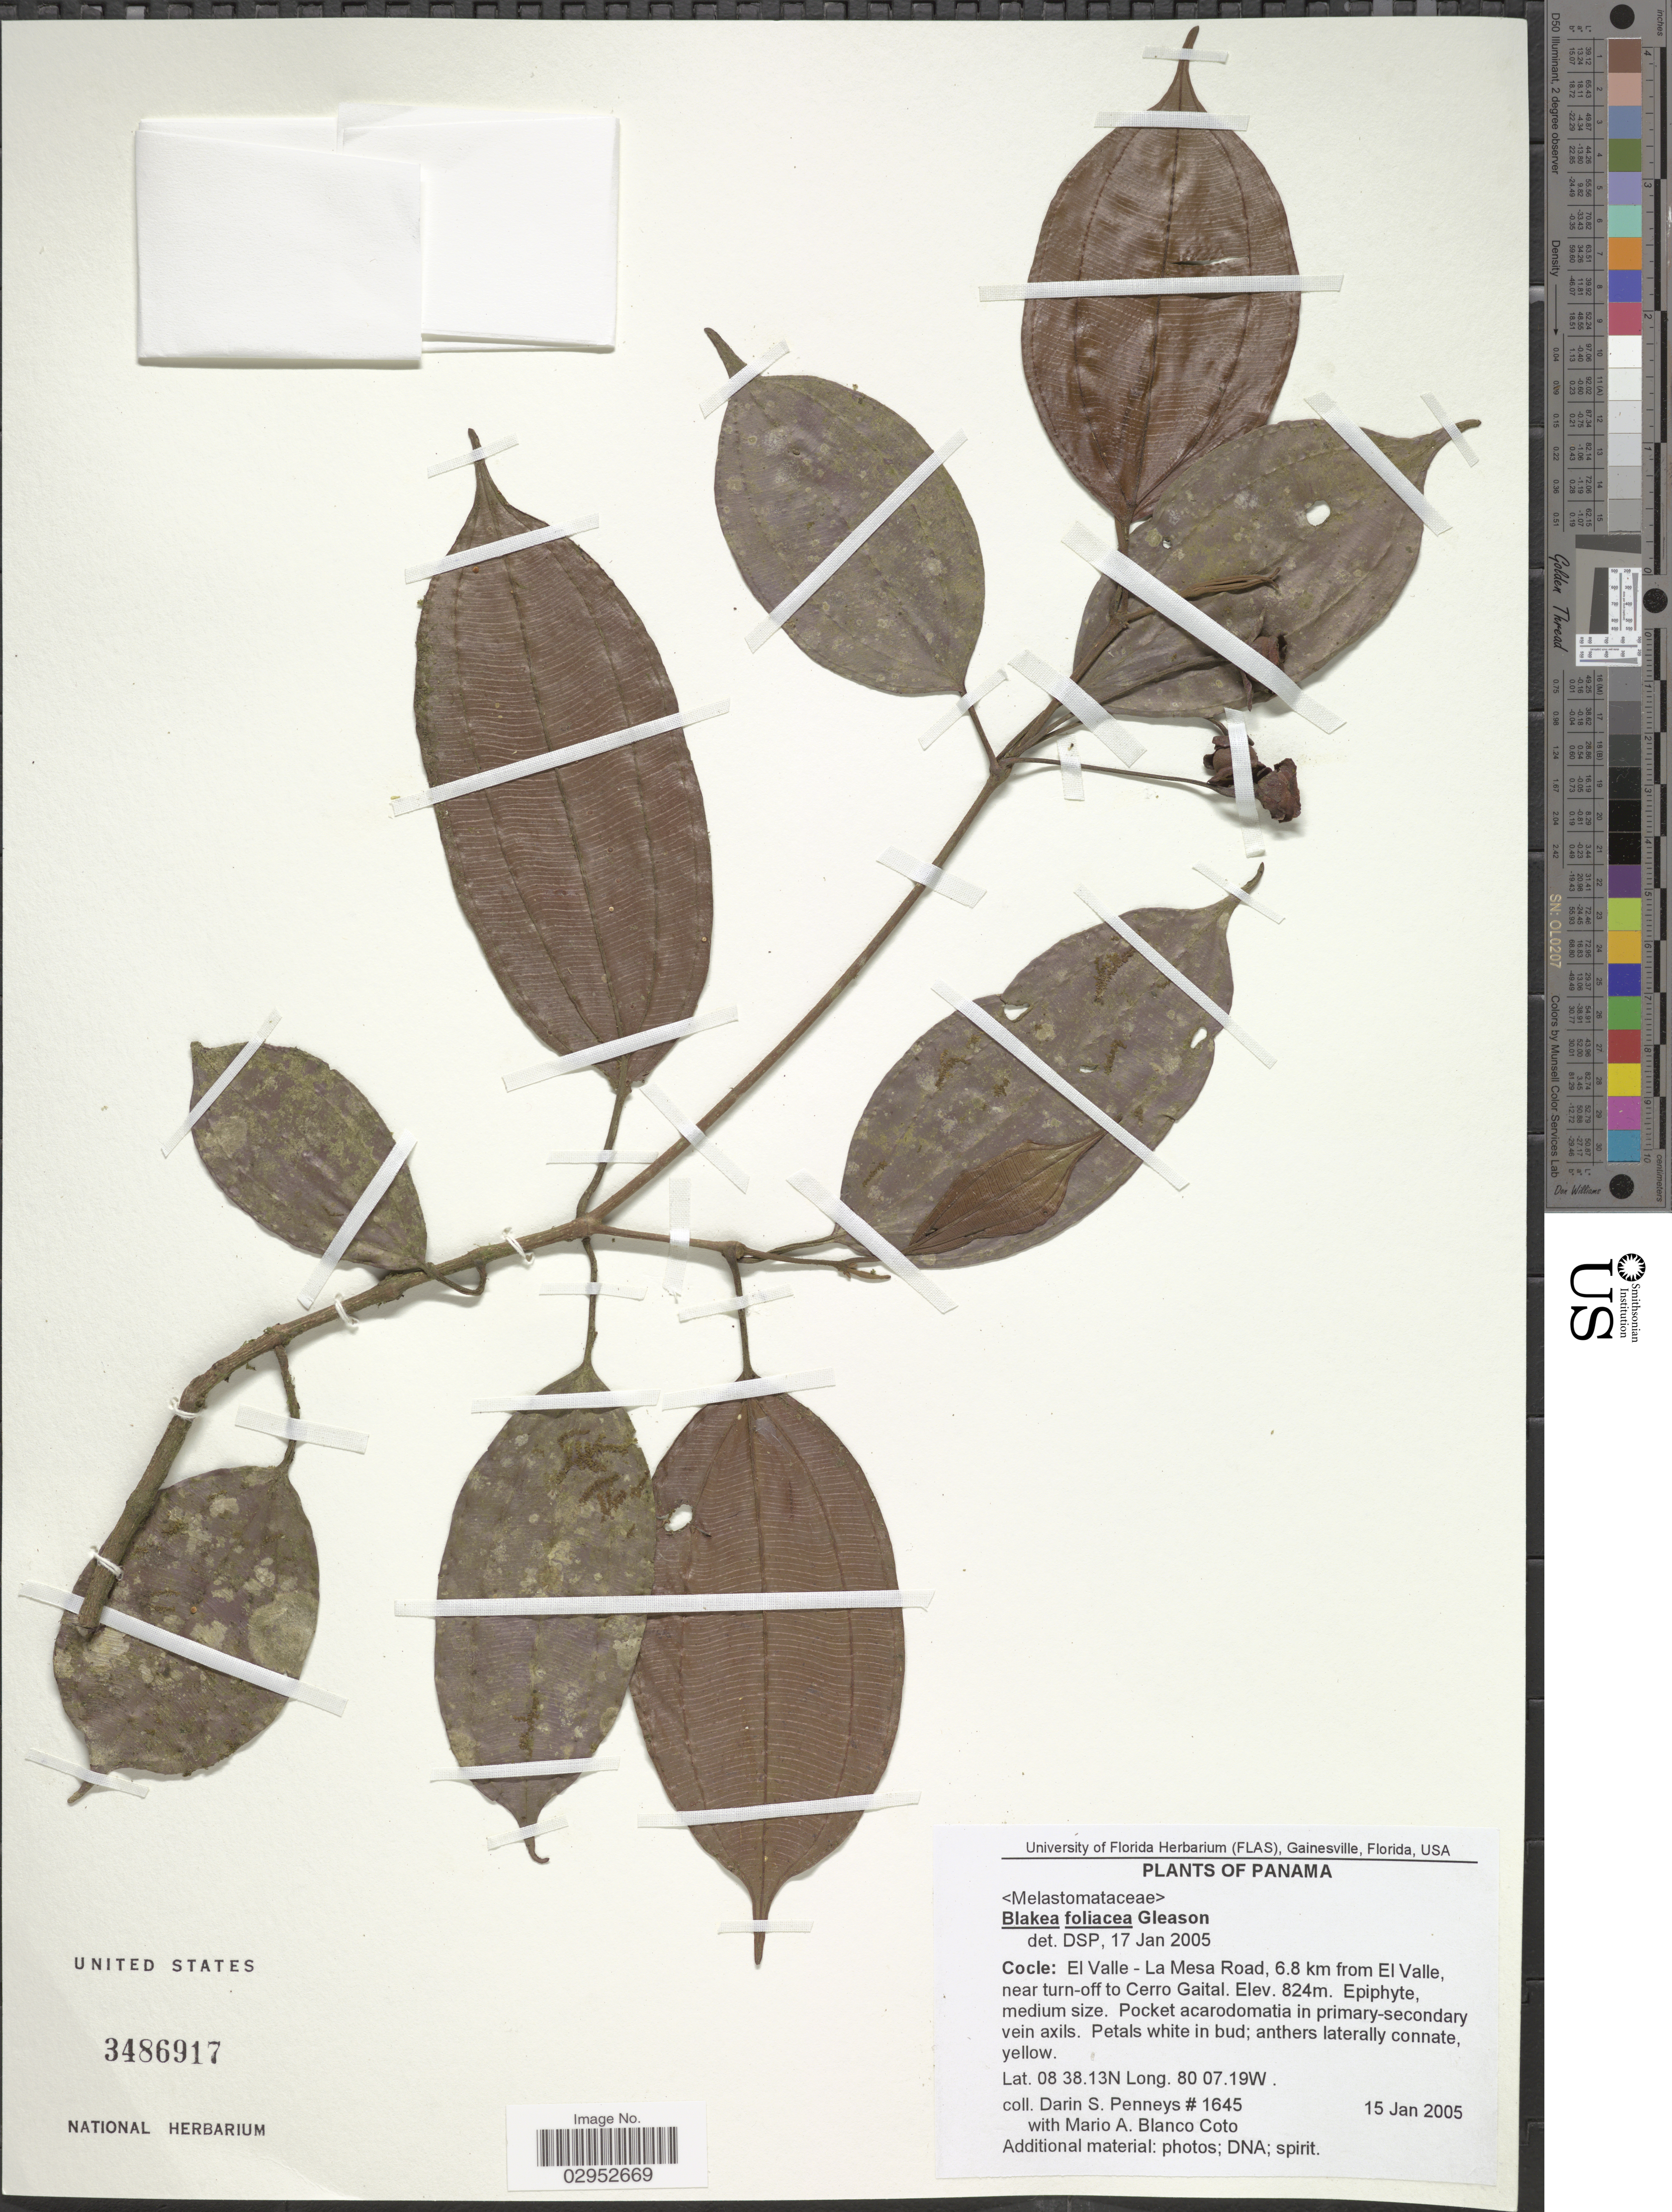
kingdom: Plantae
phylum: Tracheophyta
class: Magnoliopsida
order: Myrtales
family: Melastomataceae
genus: Blakea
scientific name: Blakea foliacea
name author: Gleason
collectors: D. S. Penneys & M. Blanco Coto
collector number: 1645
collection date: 2005-01-15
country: Panama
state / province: Coclé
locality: Cocle: El Valle - La Mesa Road, 6.8 km from El Valle, near turn-off to Cerro Gaital.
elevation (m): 824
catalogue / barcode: US 3486917